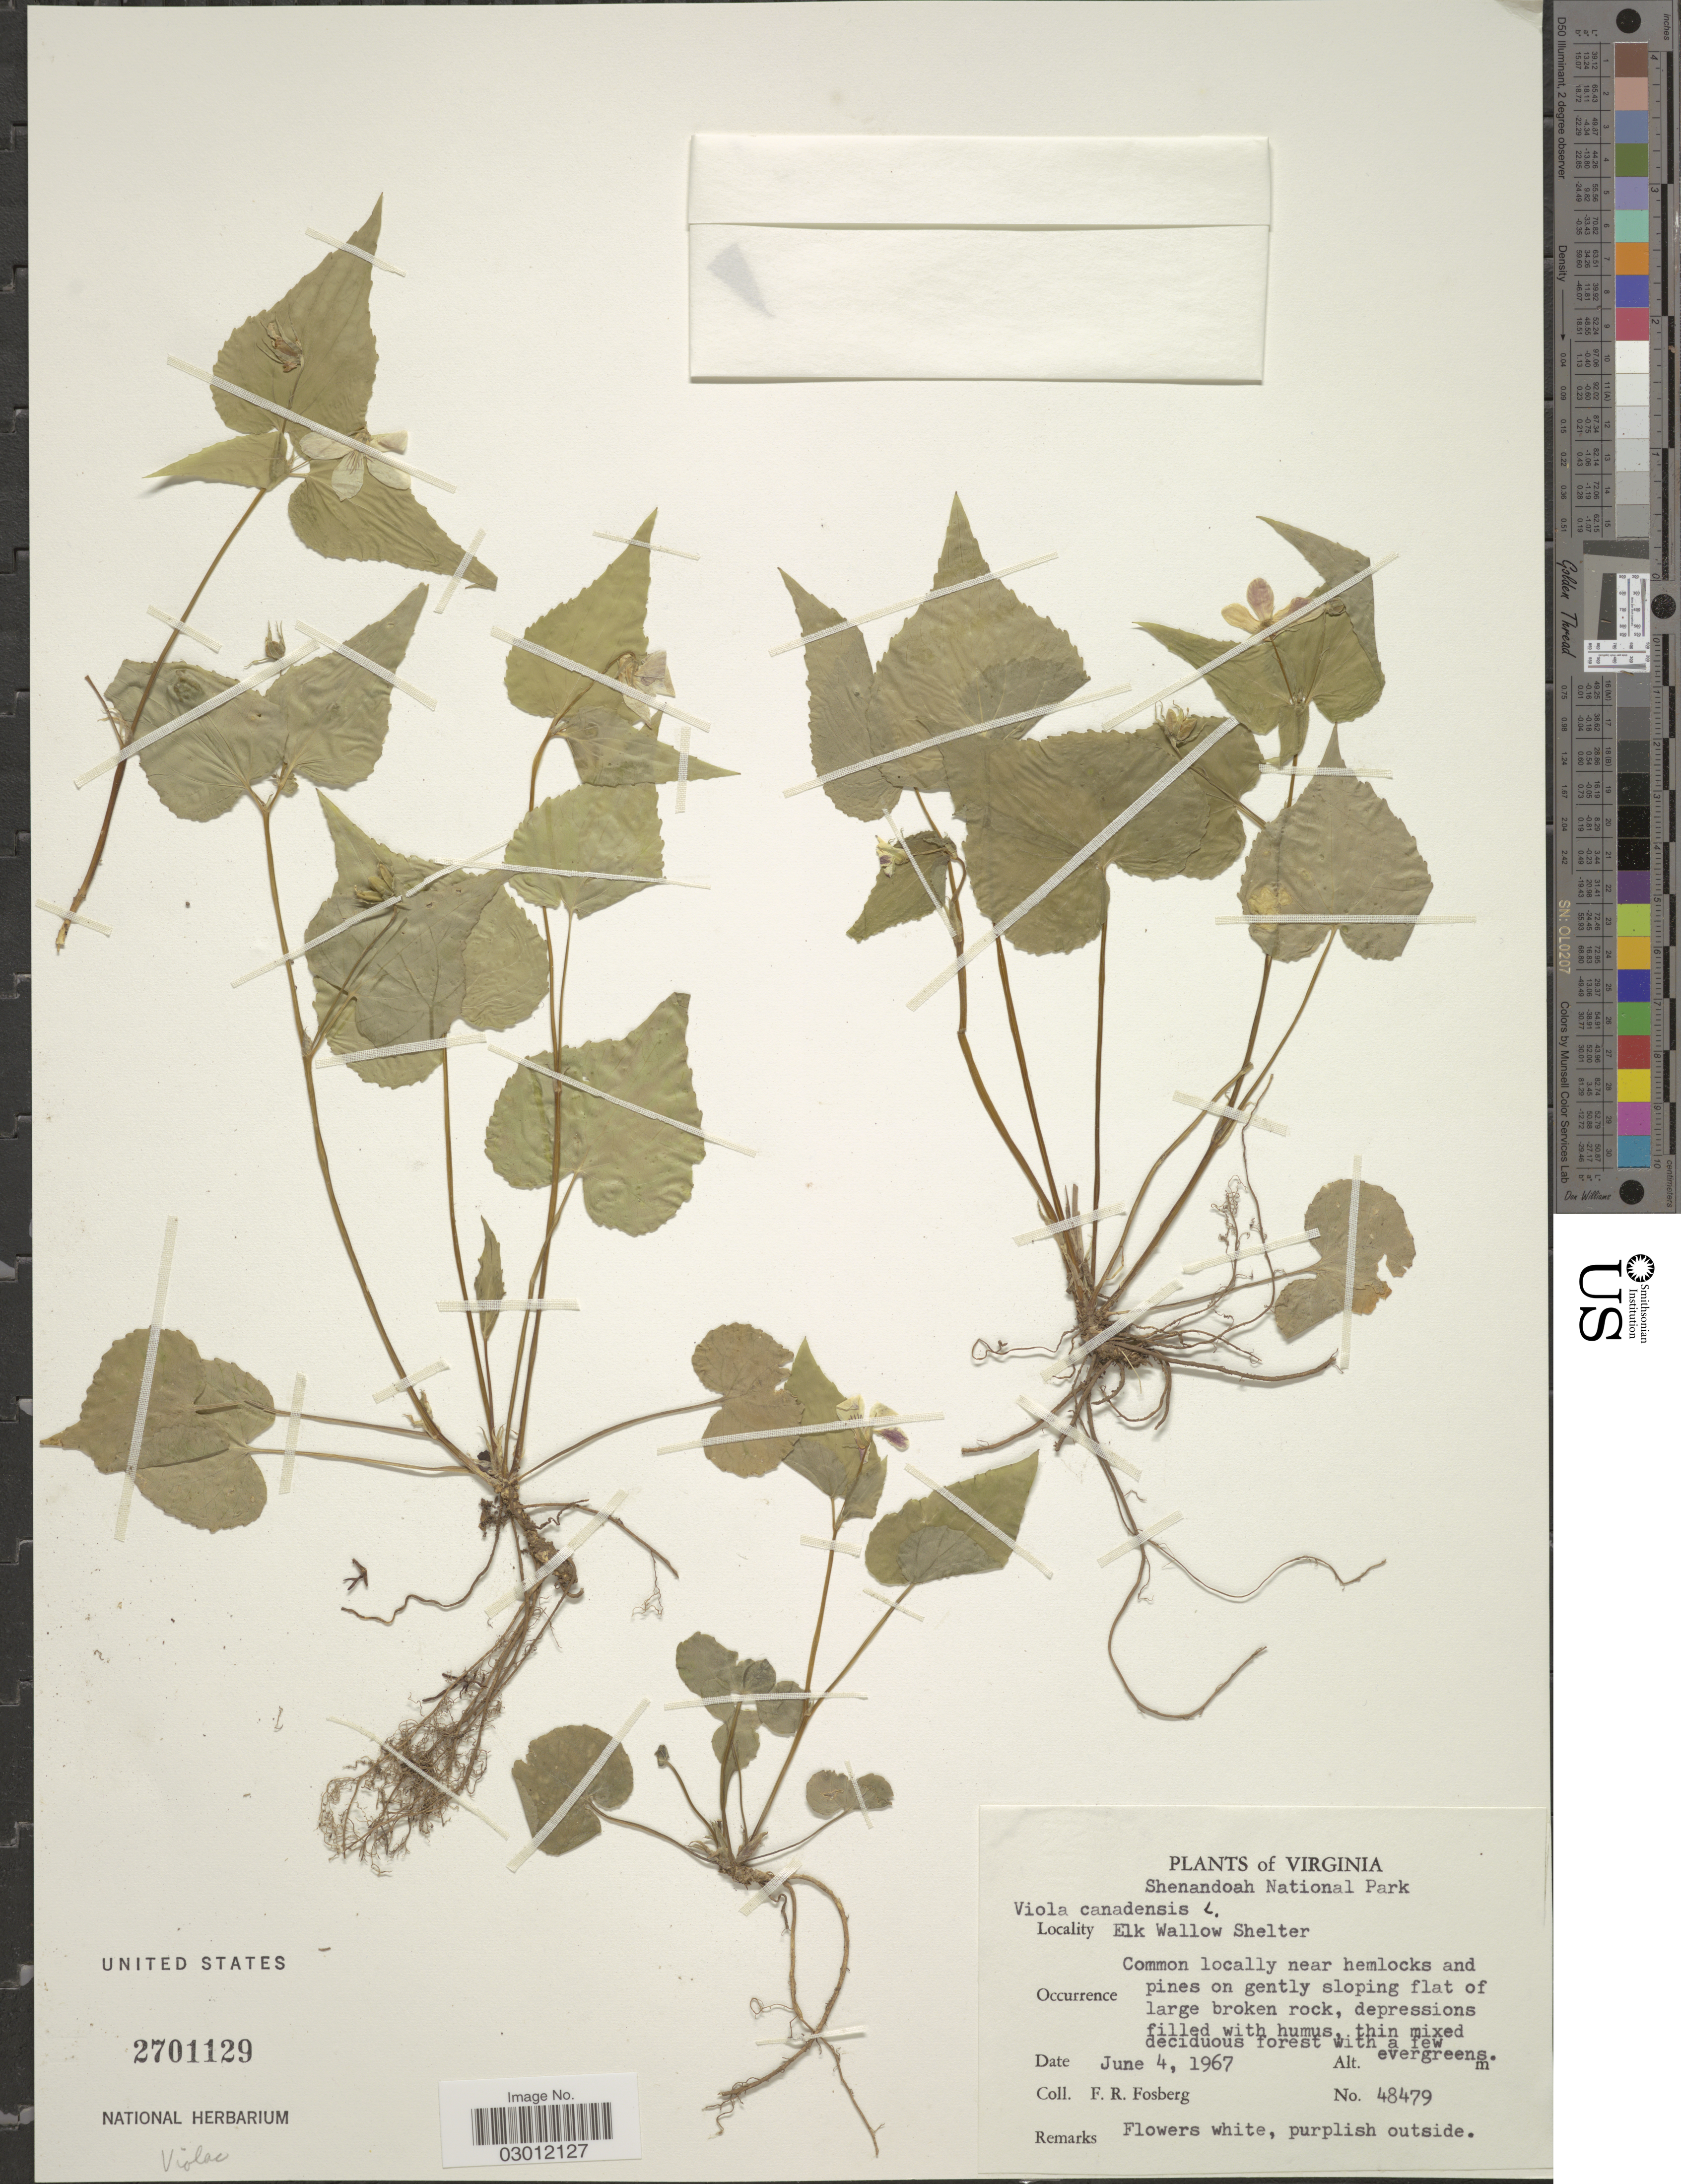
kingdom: Plantae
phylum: Tracheophyta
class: Magnoliopsida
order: Malpighiales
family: Violaceae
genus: Viola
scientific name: Viola canadensis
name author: L.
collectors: F. R. Fosberg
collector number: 48479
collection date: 1967-06-04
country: United States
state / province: Virginia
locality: Shenandoah National Park. Elk Wallow Shelter.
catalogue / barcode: US 2701129